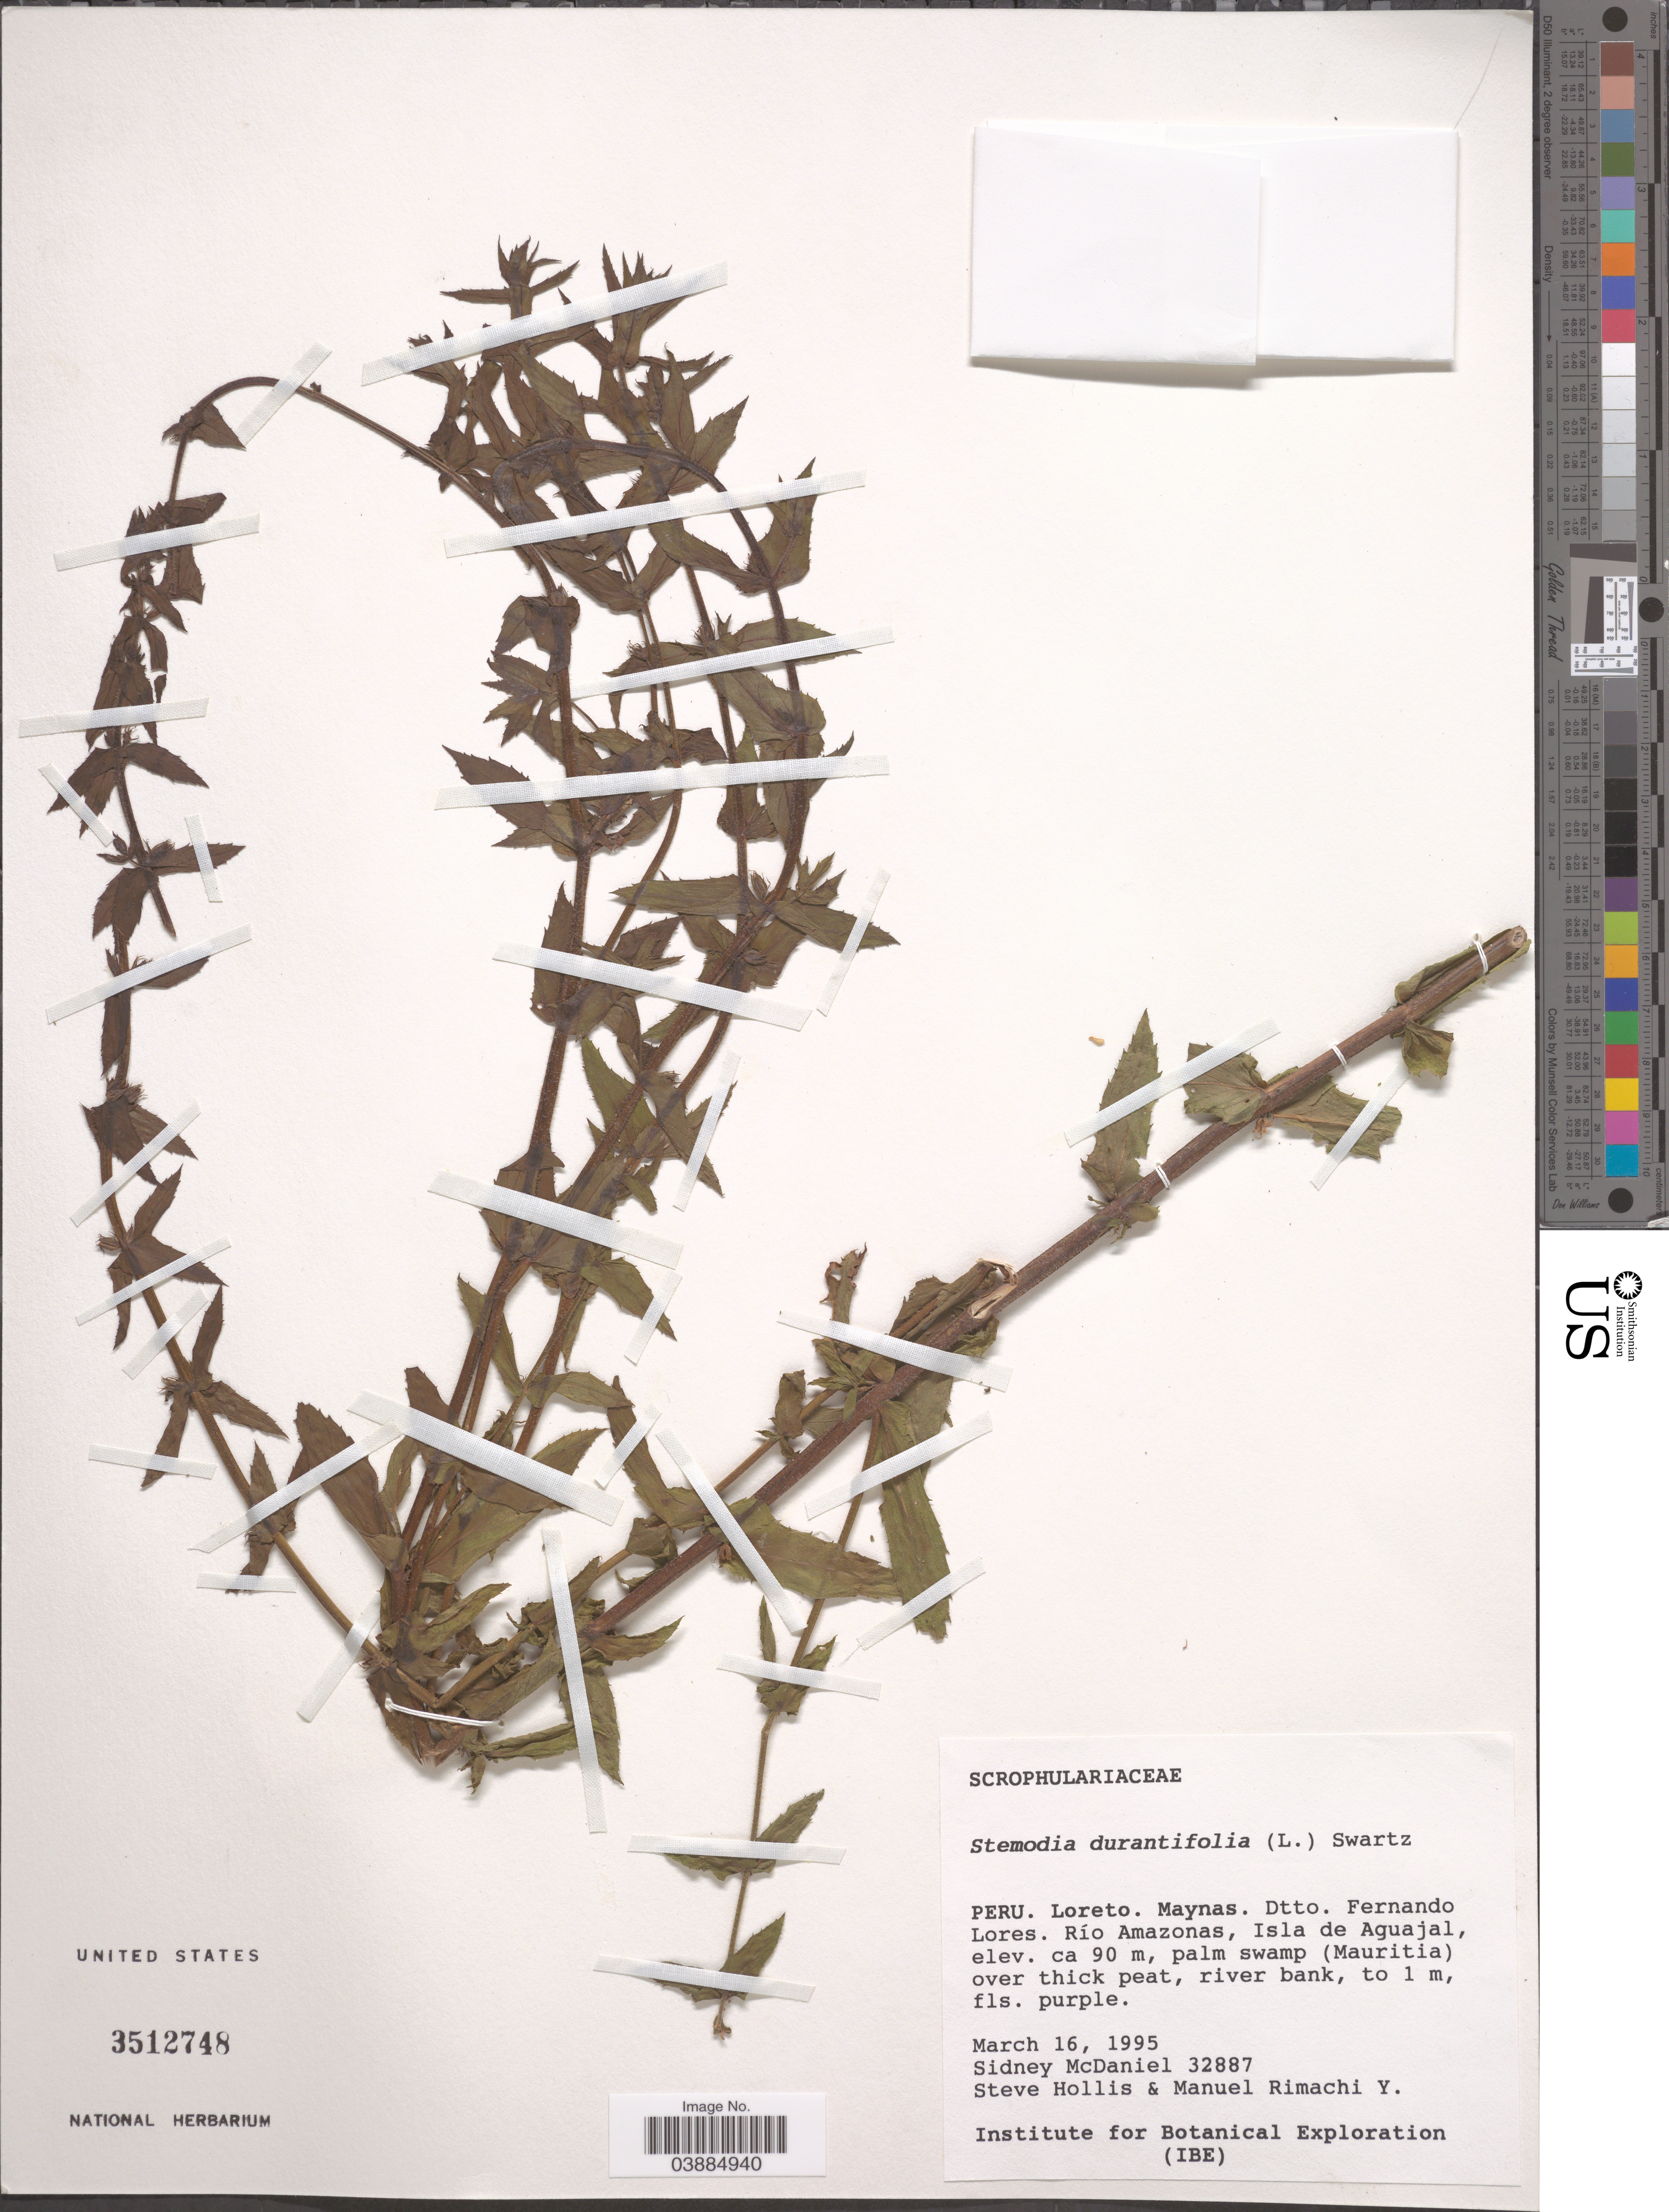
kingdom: Plantae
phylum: Tracheophyta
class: Magnoliopsida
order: Lamiales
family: Plantaginaceae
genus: Stemodia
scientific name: Stemodia durantifolia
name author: (L.) Sw.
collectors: S. McDaniel, S. Hollis & M. Rimachi Y.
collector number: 32887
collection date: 1995-03-16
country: Peru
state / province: Loreto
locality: Amynas. Dtto. Fernando Lores. Río Amazonas, Isla de Aguajal.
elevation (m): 90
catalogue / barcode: US 3512748